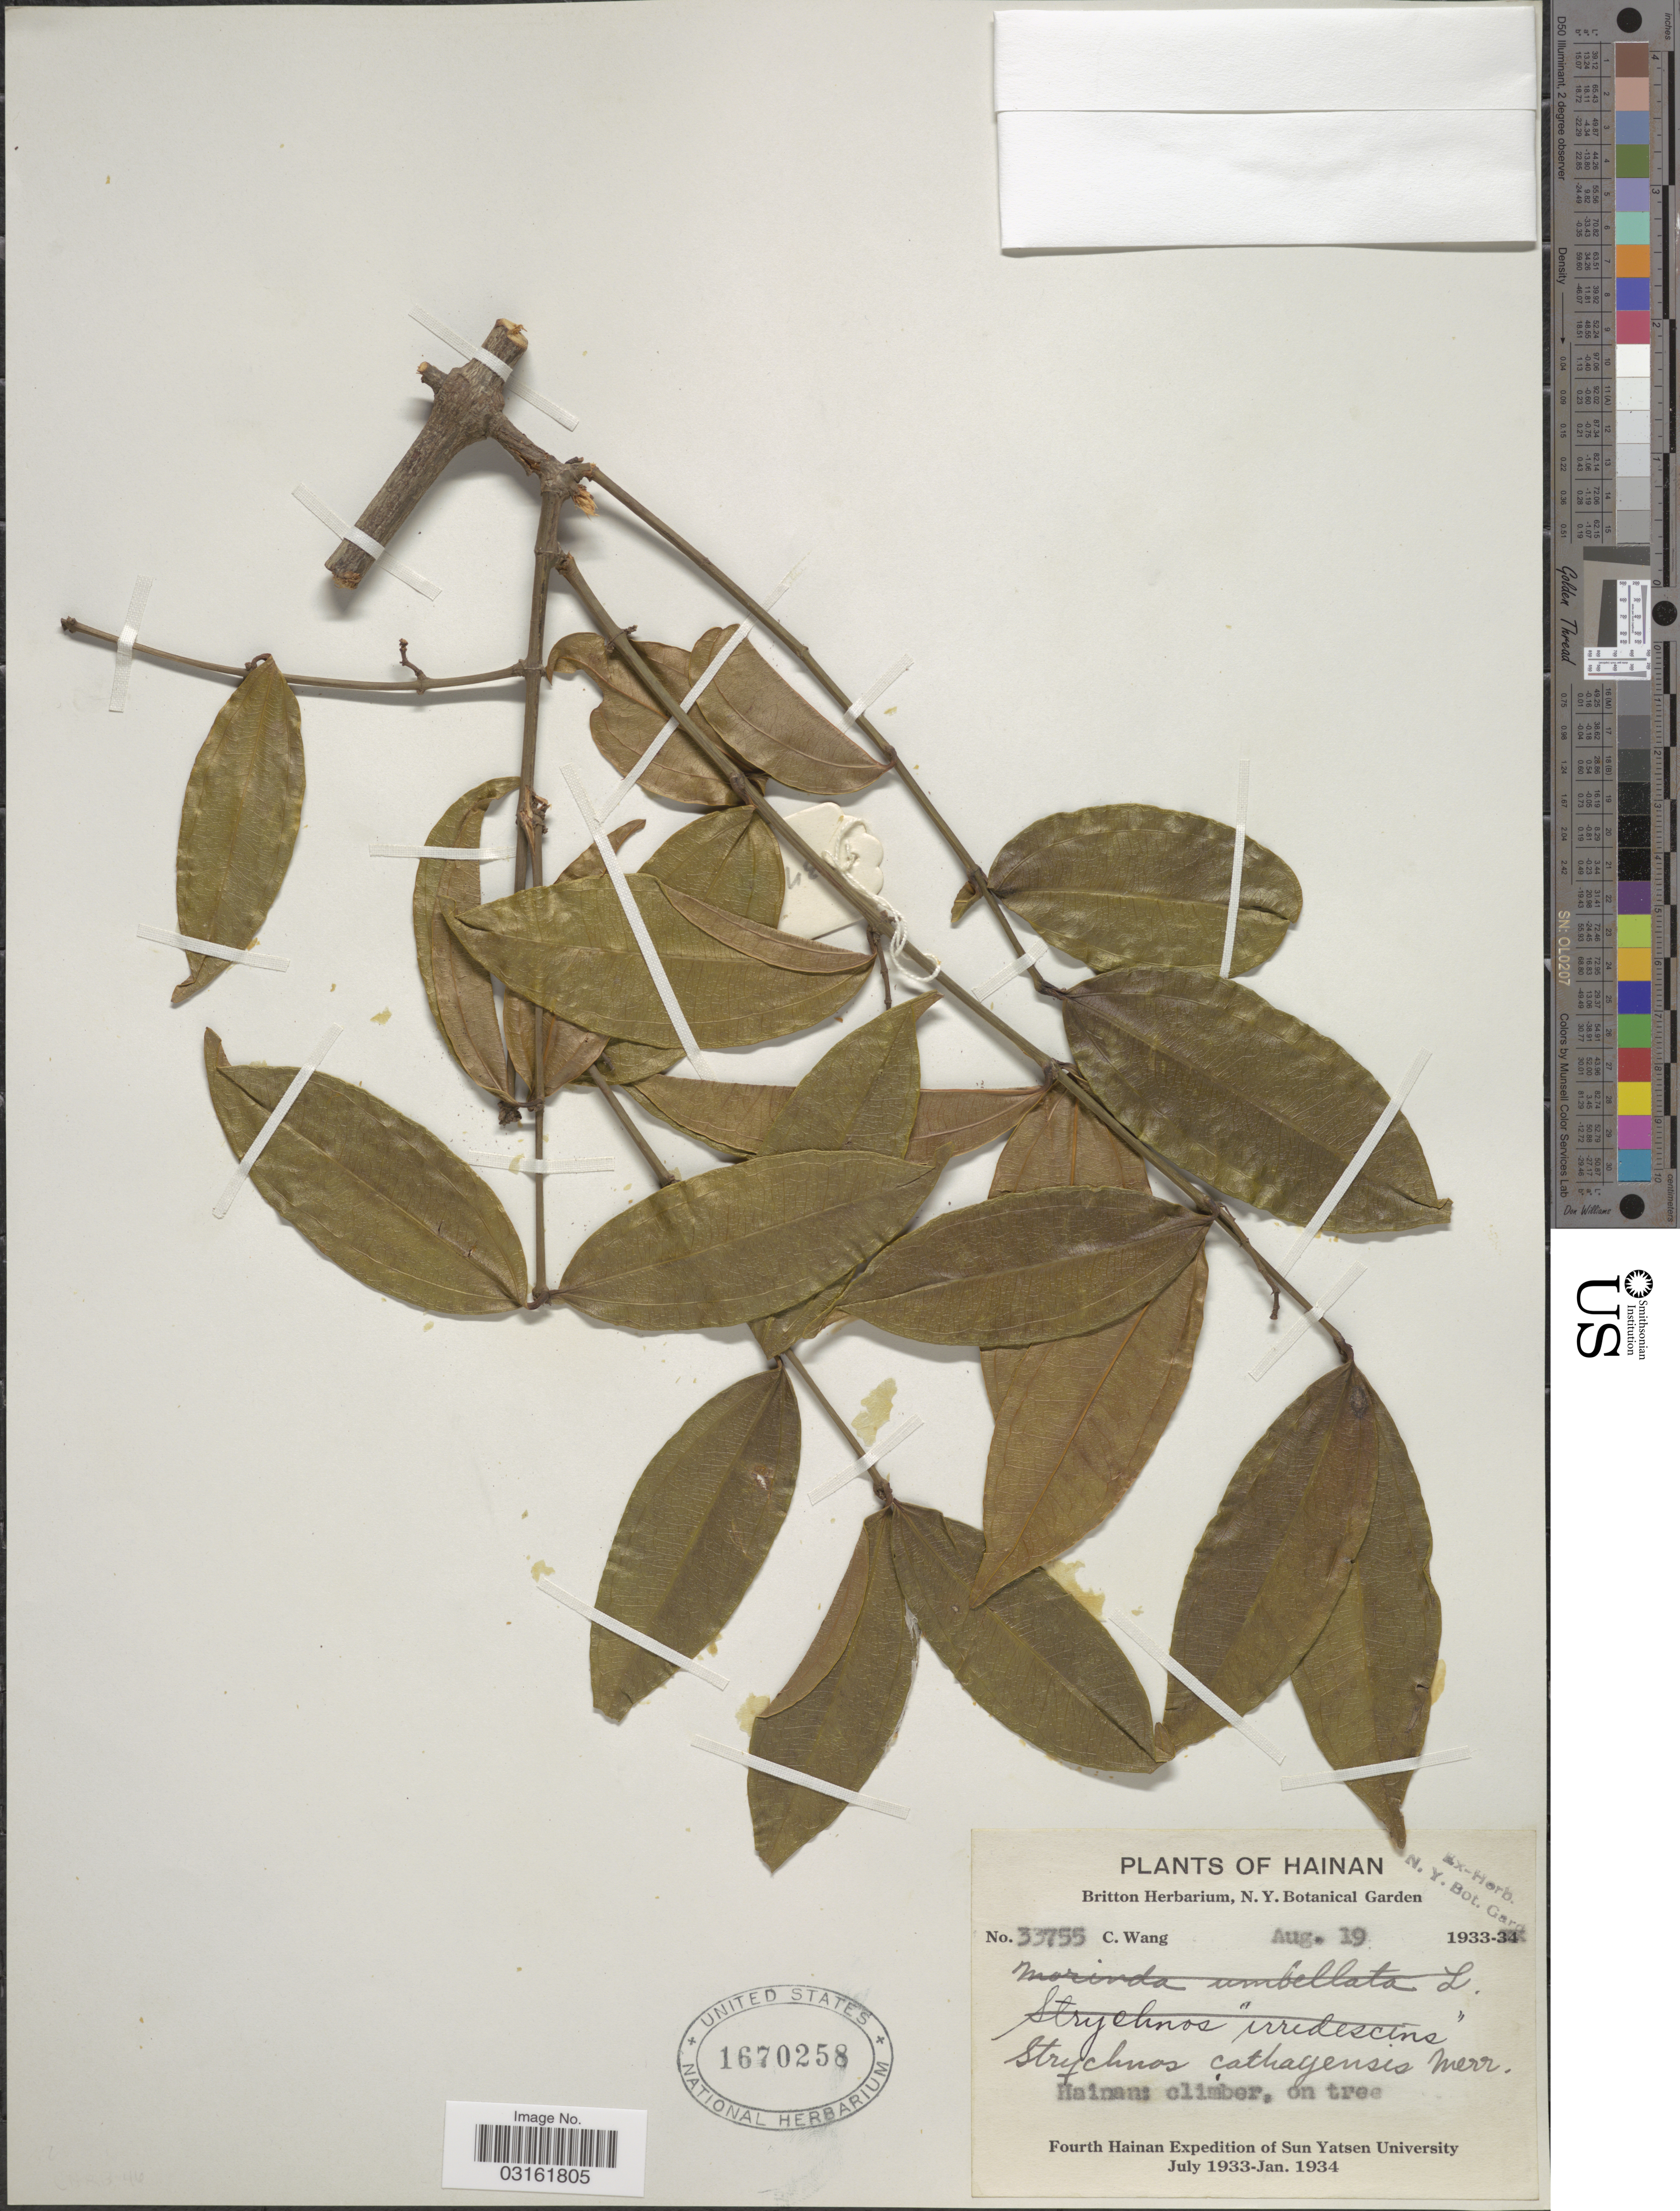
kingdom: Plantae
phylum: Tracheophyta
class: Magnoliopsida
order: Gentianales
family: Loganiaceae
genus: Strychnos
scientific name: Strychnos cathayensis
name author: Merr.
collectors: C. Wang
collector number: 33755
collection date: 1933-08-19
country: China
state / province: Hainan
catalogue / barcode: US 1670258